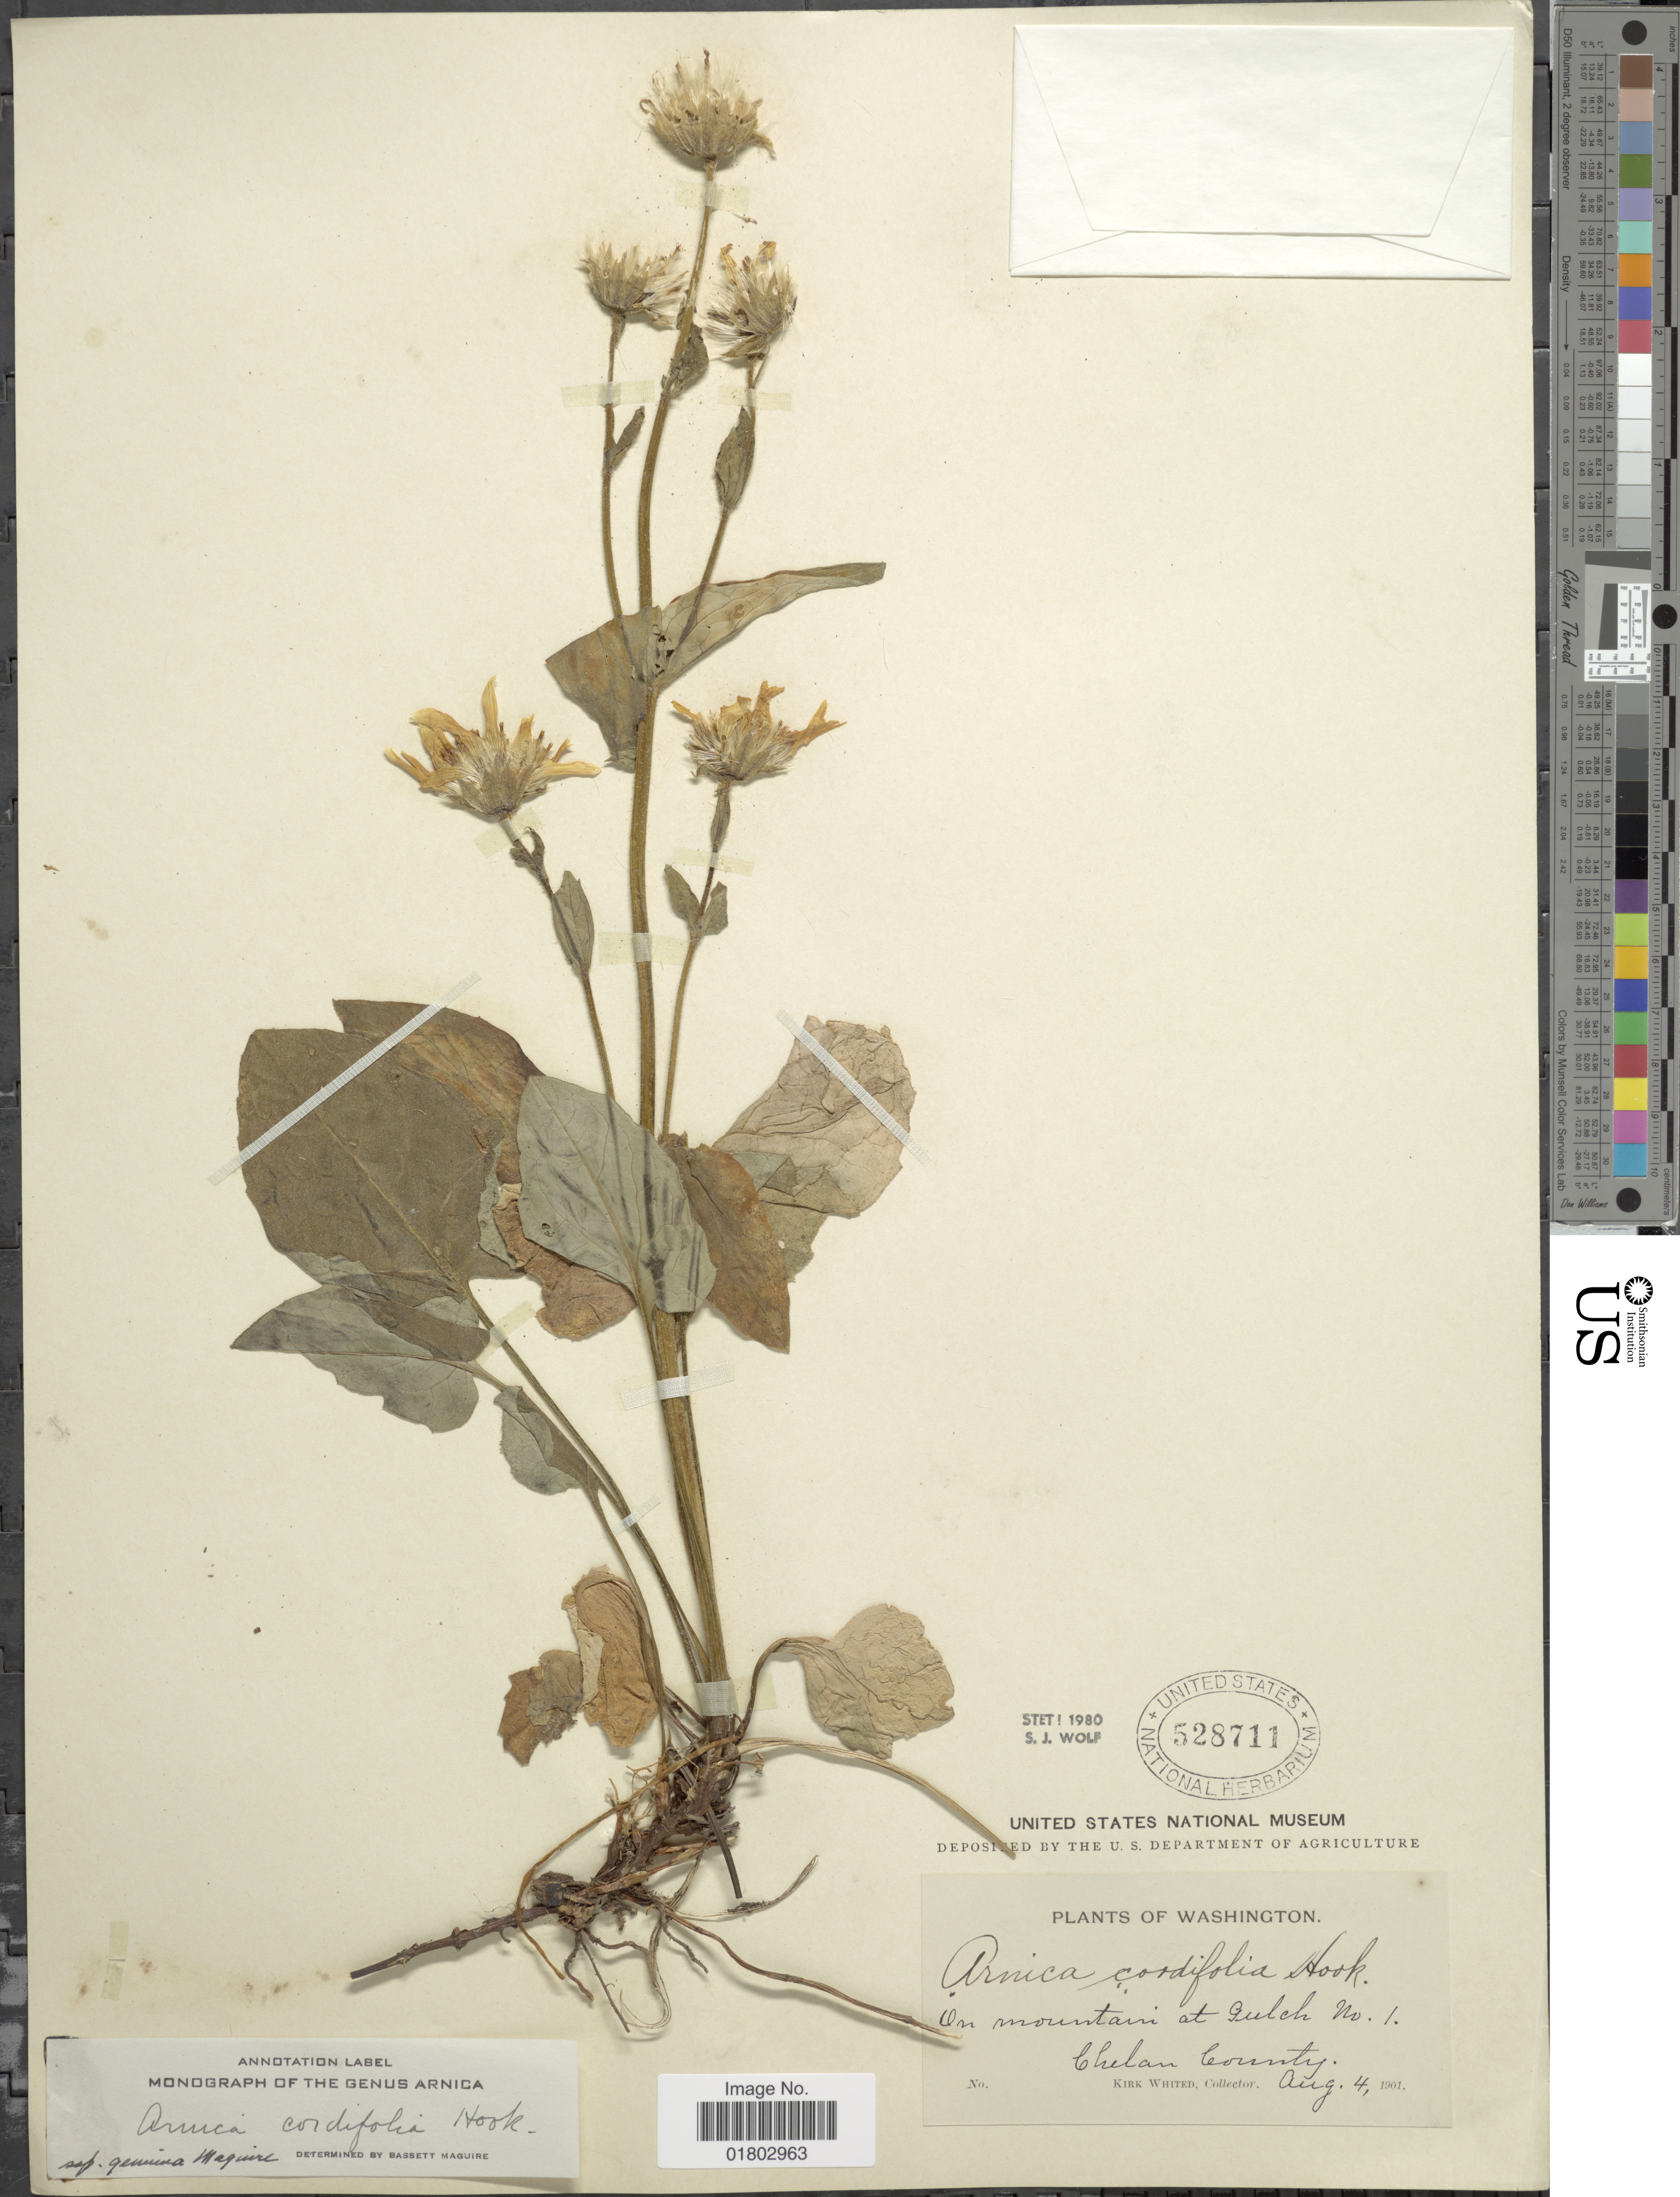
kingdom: Plantae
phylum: Tracheophyta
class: Magnoliopsida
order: Asterales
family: Asteraceae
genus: Arnica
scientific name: Arnica cordifolia subsp. genuina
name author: Maguire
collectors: K. Whited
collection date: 1901-08-04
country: United States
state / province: Washington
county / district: Chelan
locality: On mountain at Gulch No 1, Chelan County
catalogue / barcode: US 528711